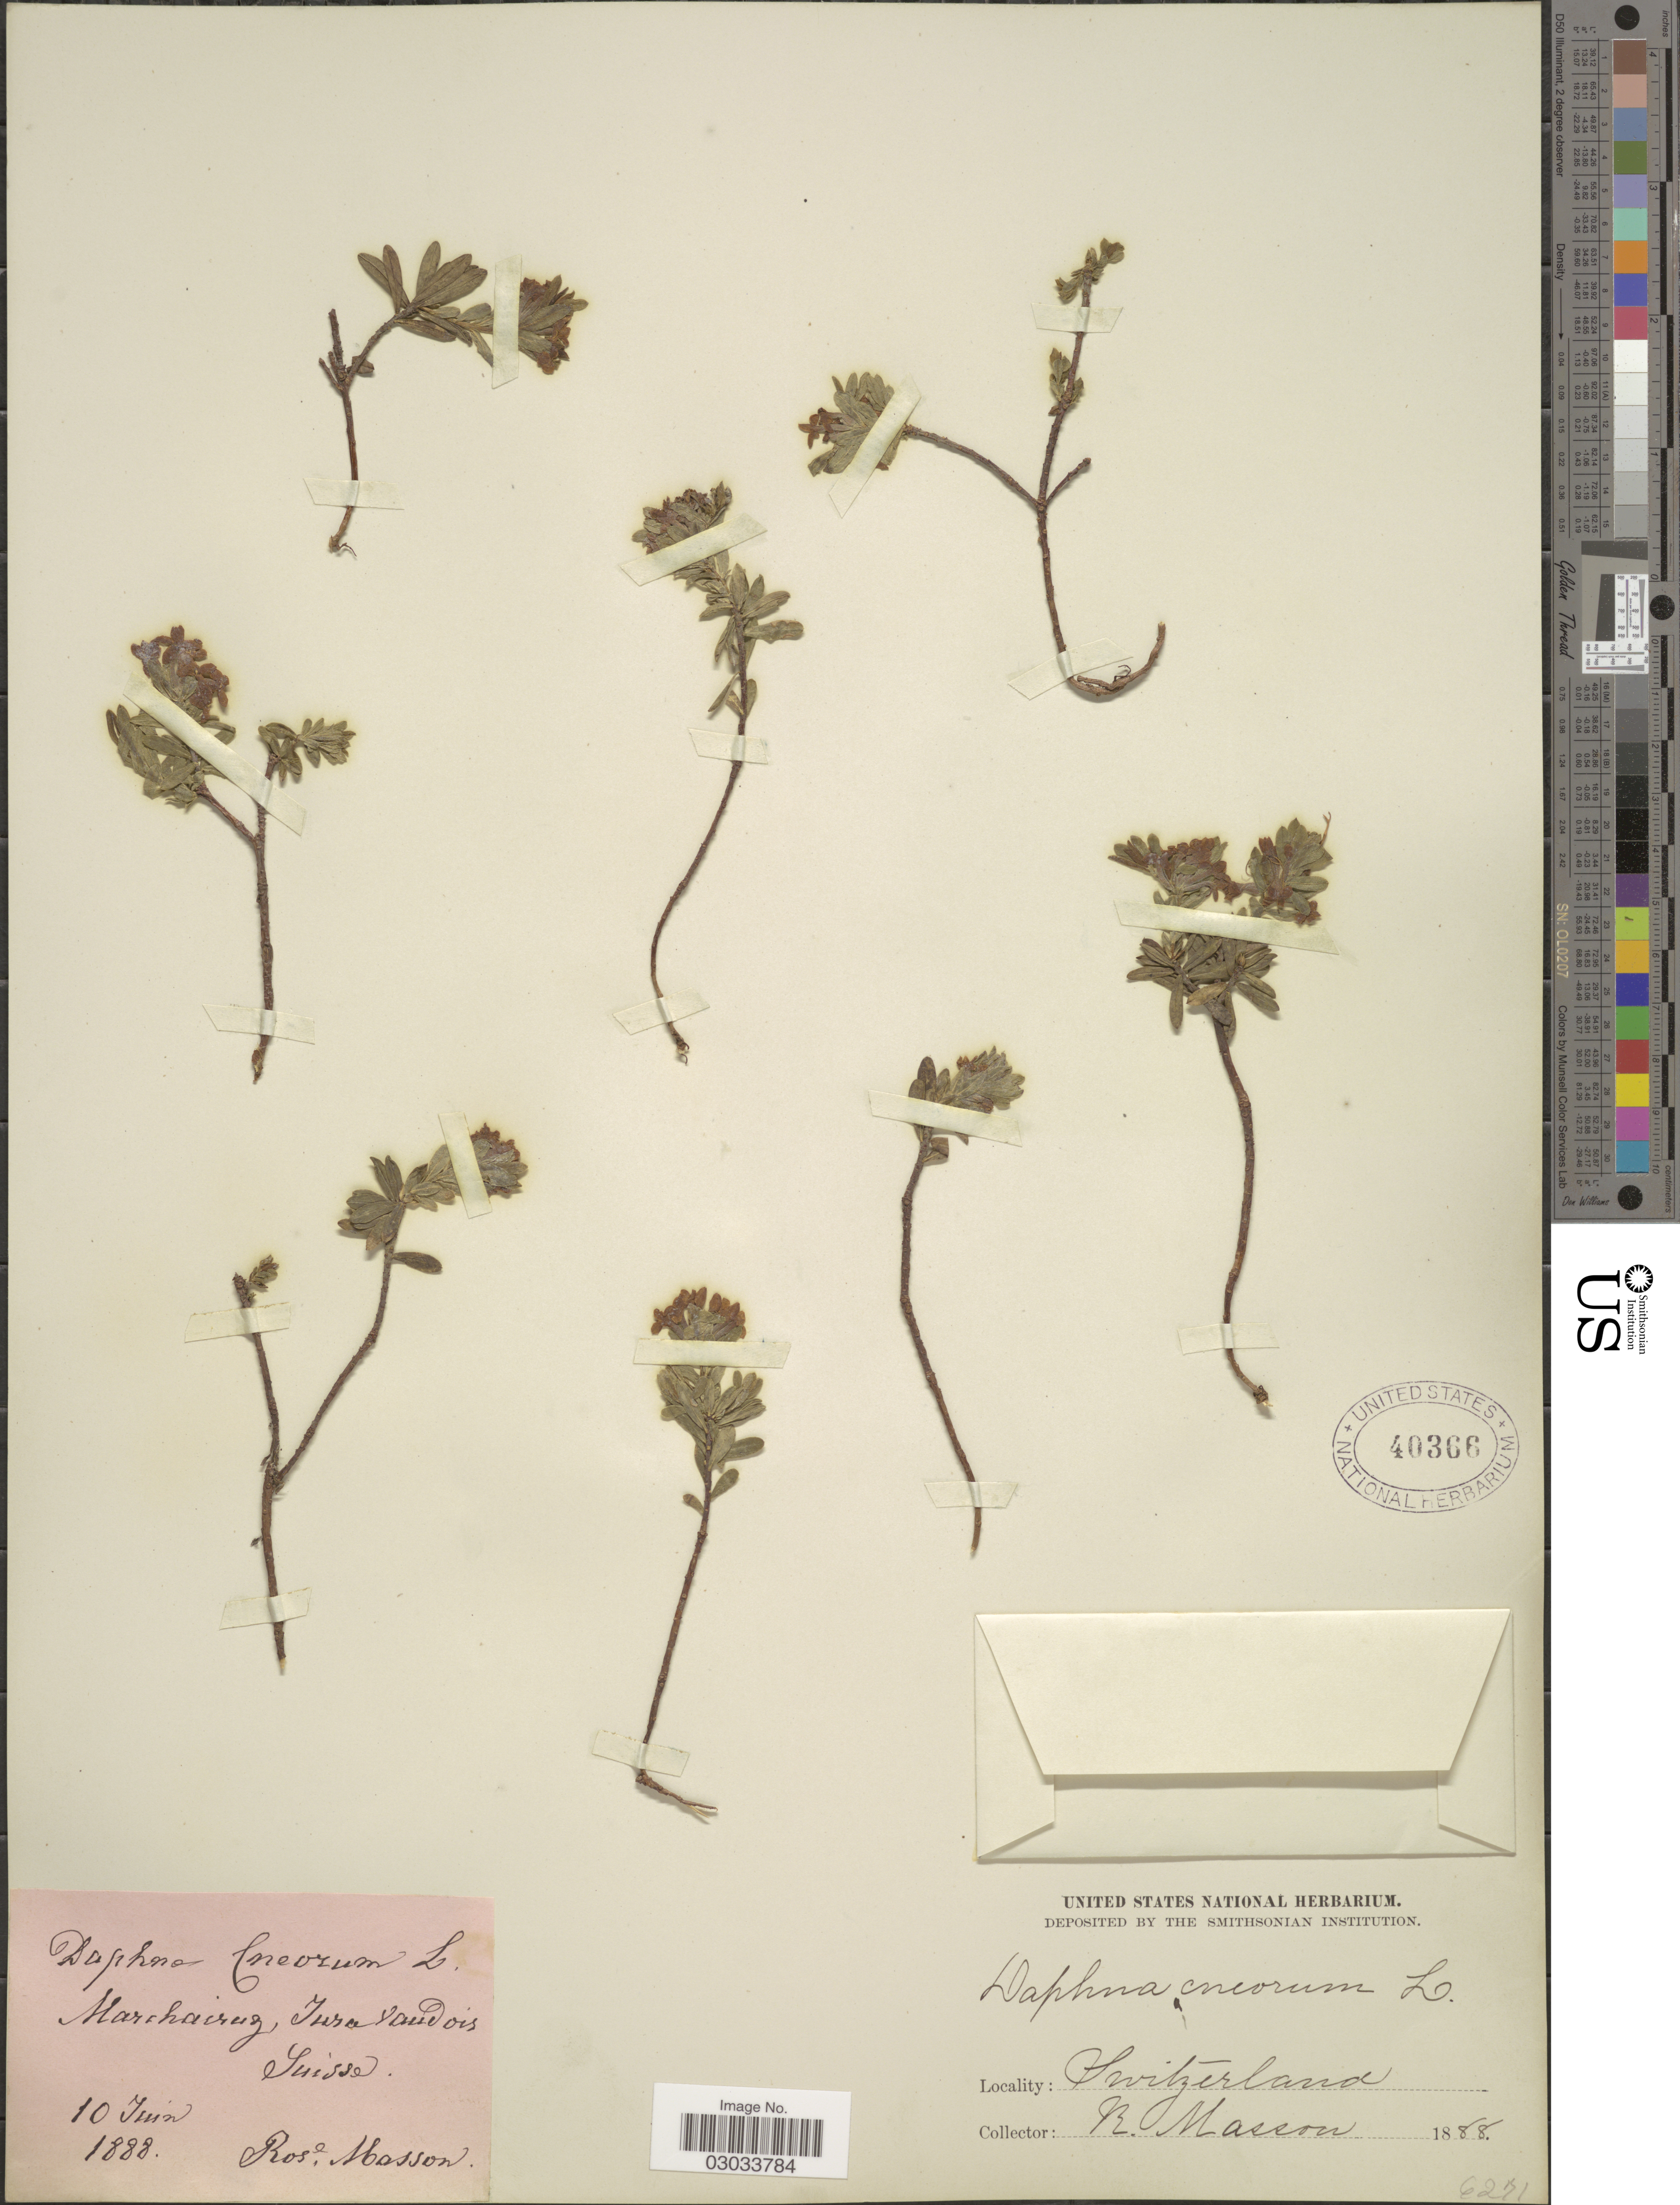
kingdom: Plantae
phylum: Tracheophyta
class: Magnoliopsida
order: Malvales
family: Thymelaeaceae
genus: Daphne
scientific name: Daphne cneorum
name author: L.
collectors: R. Masson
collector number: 6271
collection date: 1888-06-10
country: Switzerland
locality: Marchairuz, Jura vaudois Suisse.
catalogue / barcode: US 40366